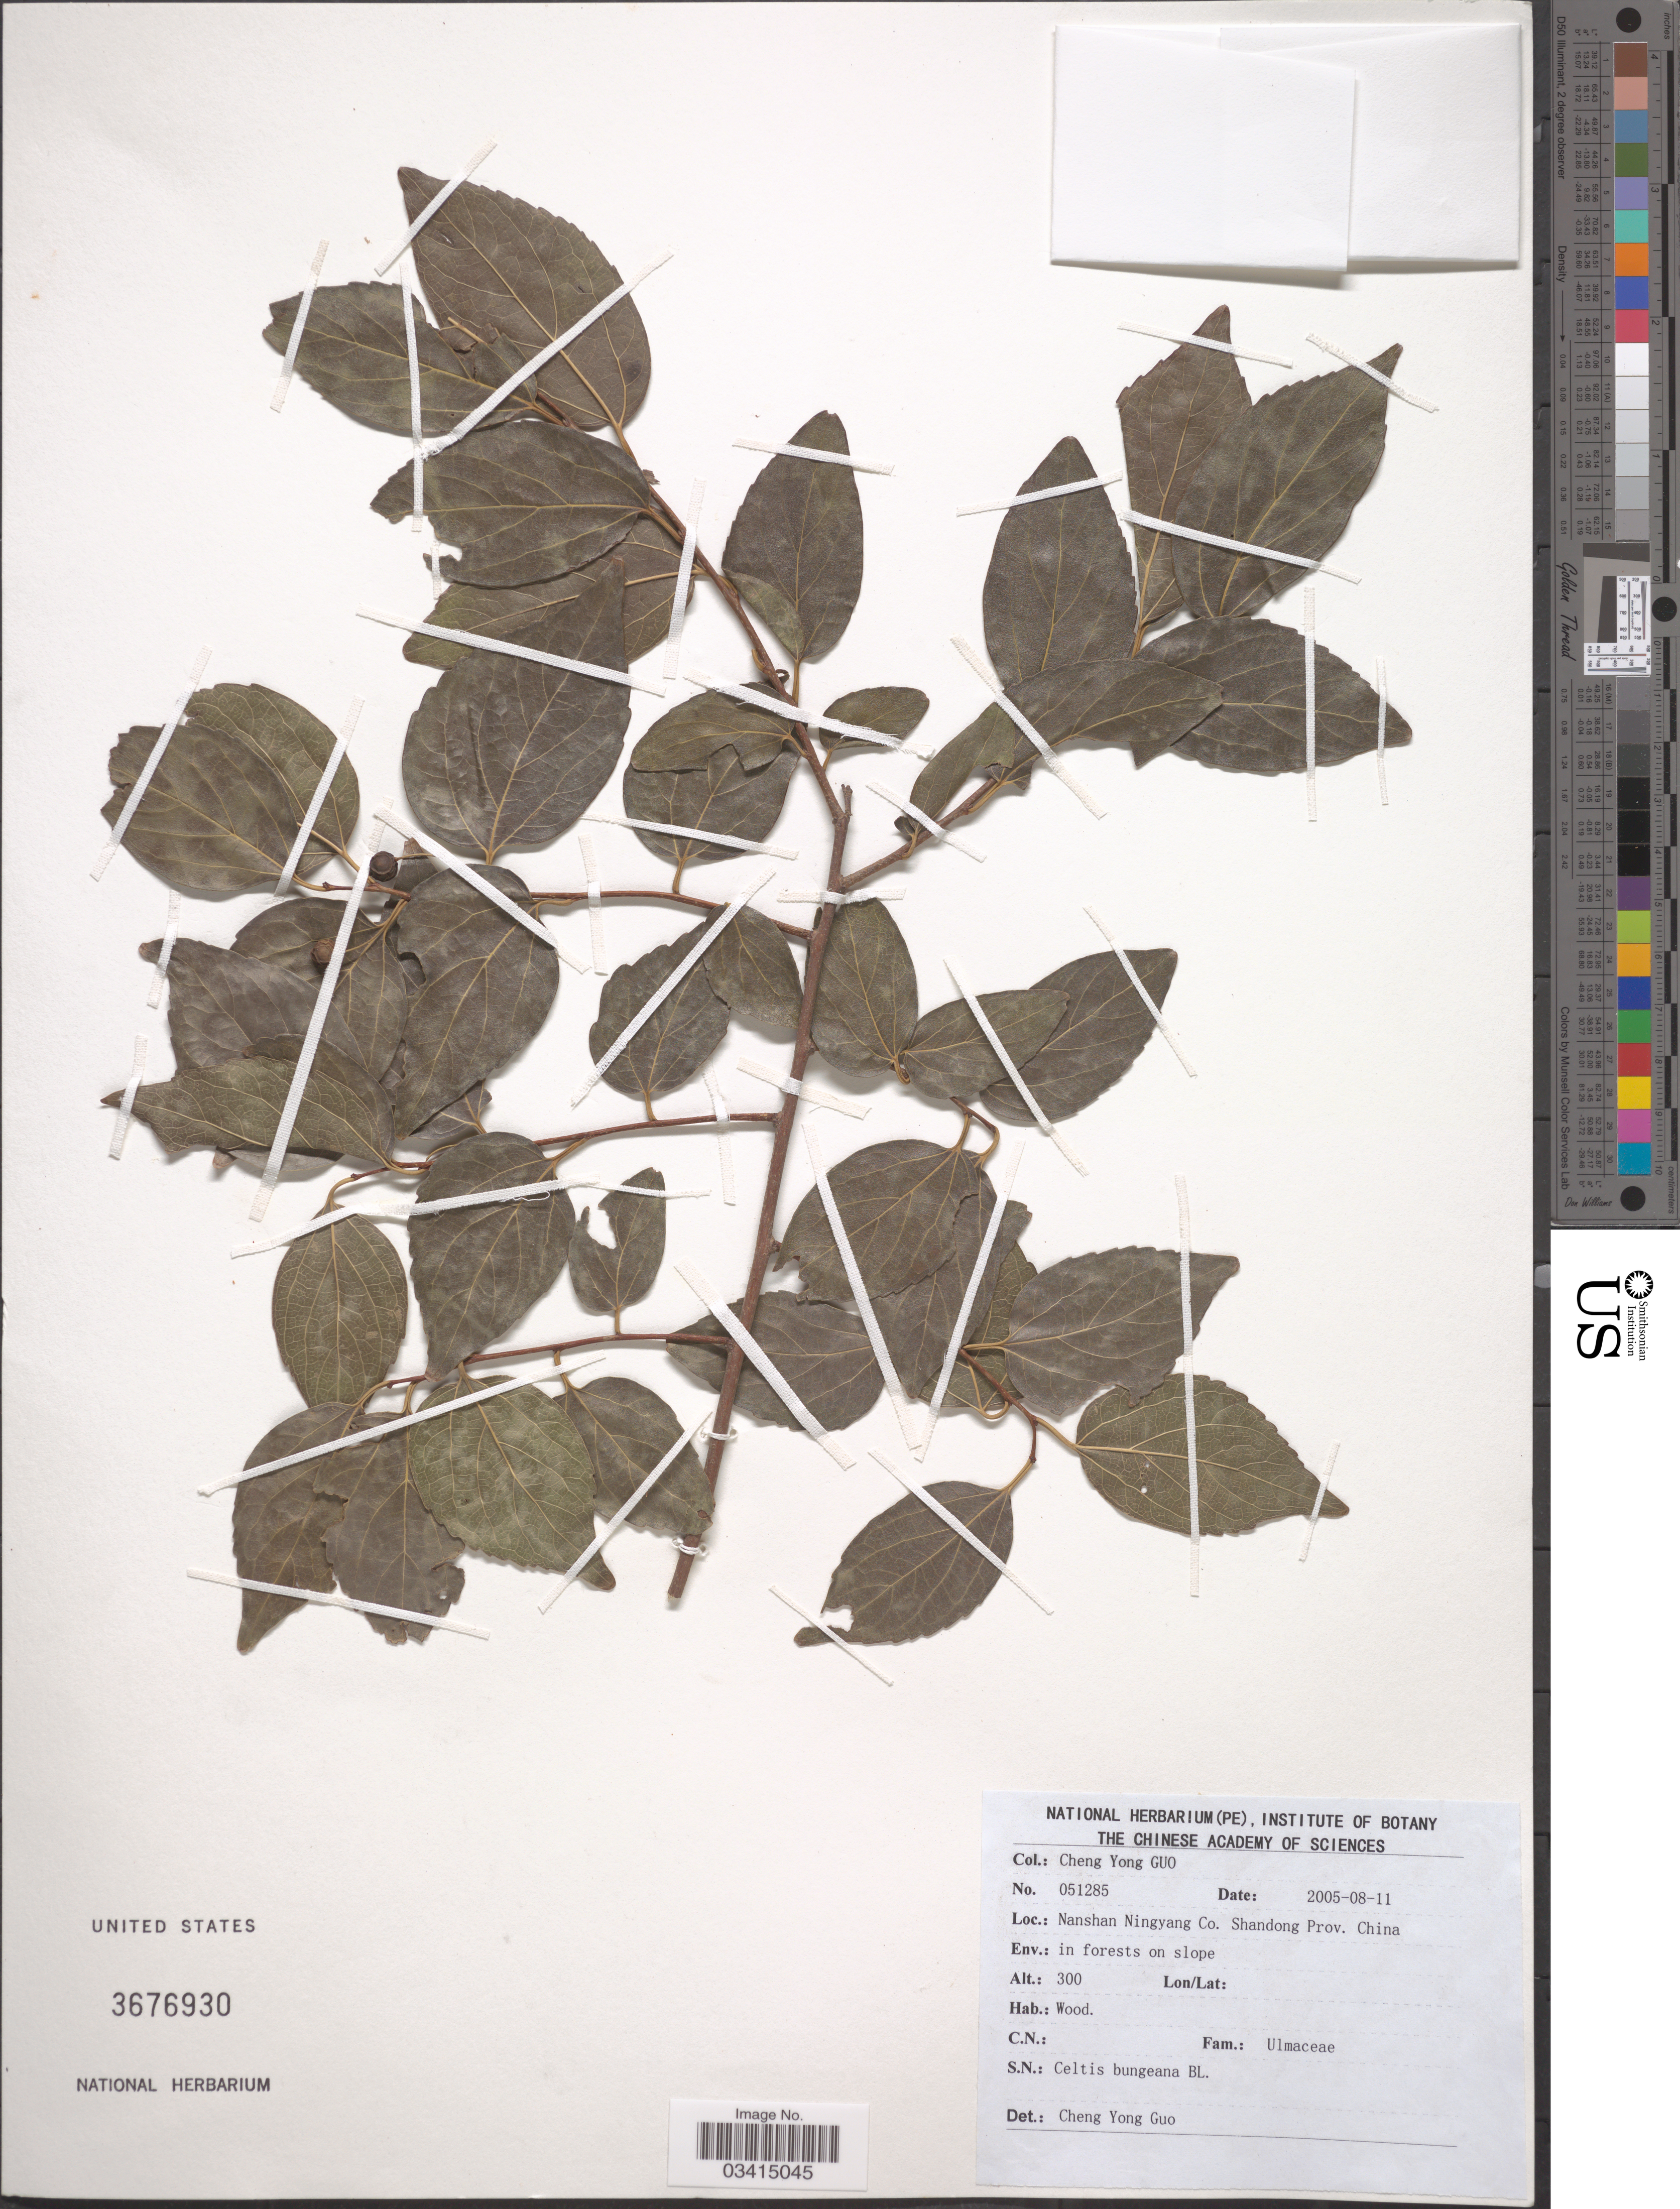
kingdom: Plantae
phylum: Tracheophyta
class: Magnoliopsida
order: Rosales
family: Cannabaceae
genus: Celtis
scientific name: Celtis bungeana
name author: Blume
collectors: Guo Chengyong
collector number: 051285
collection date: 2005-08-11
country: China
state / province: Shandong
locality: Nanshan Ningyang Co.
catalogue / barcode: US 3676930